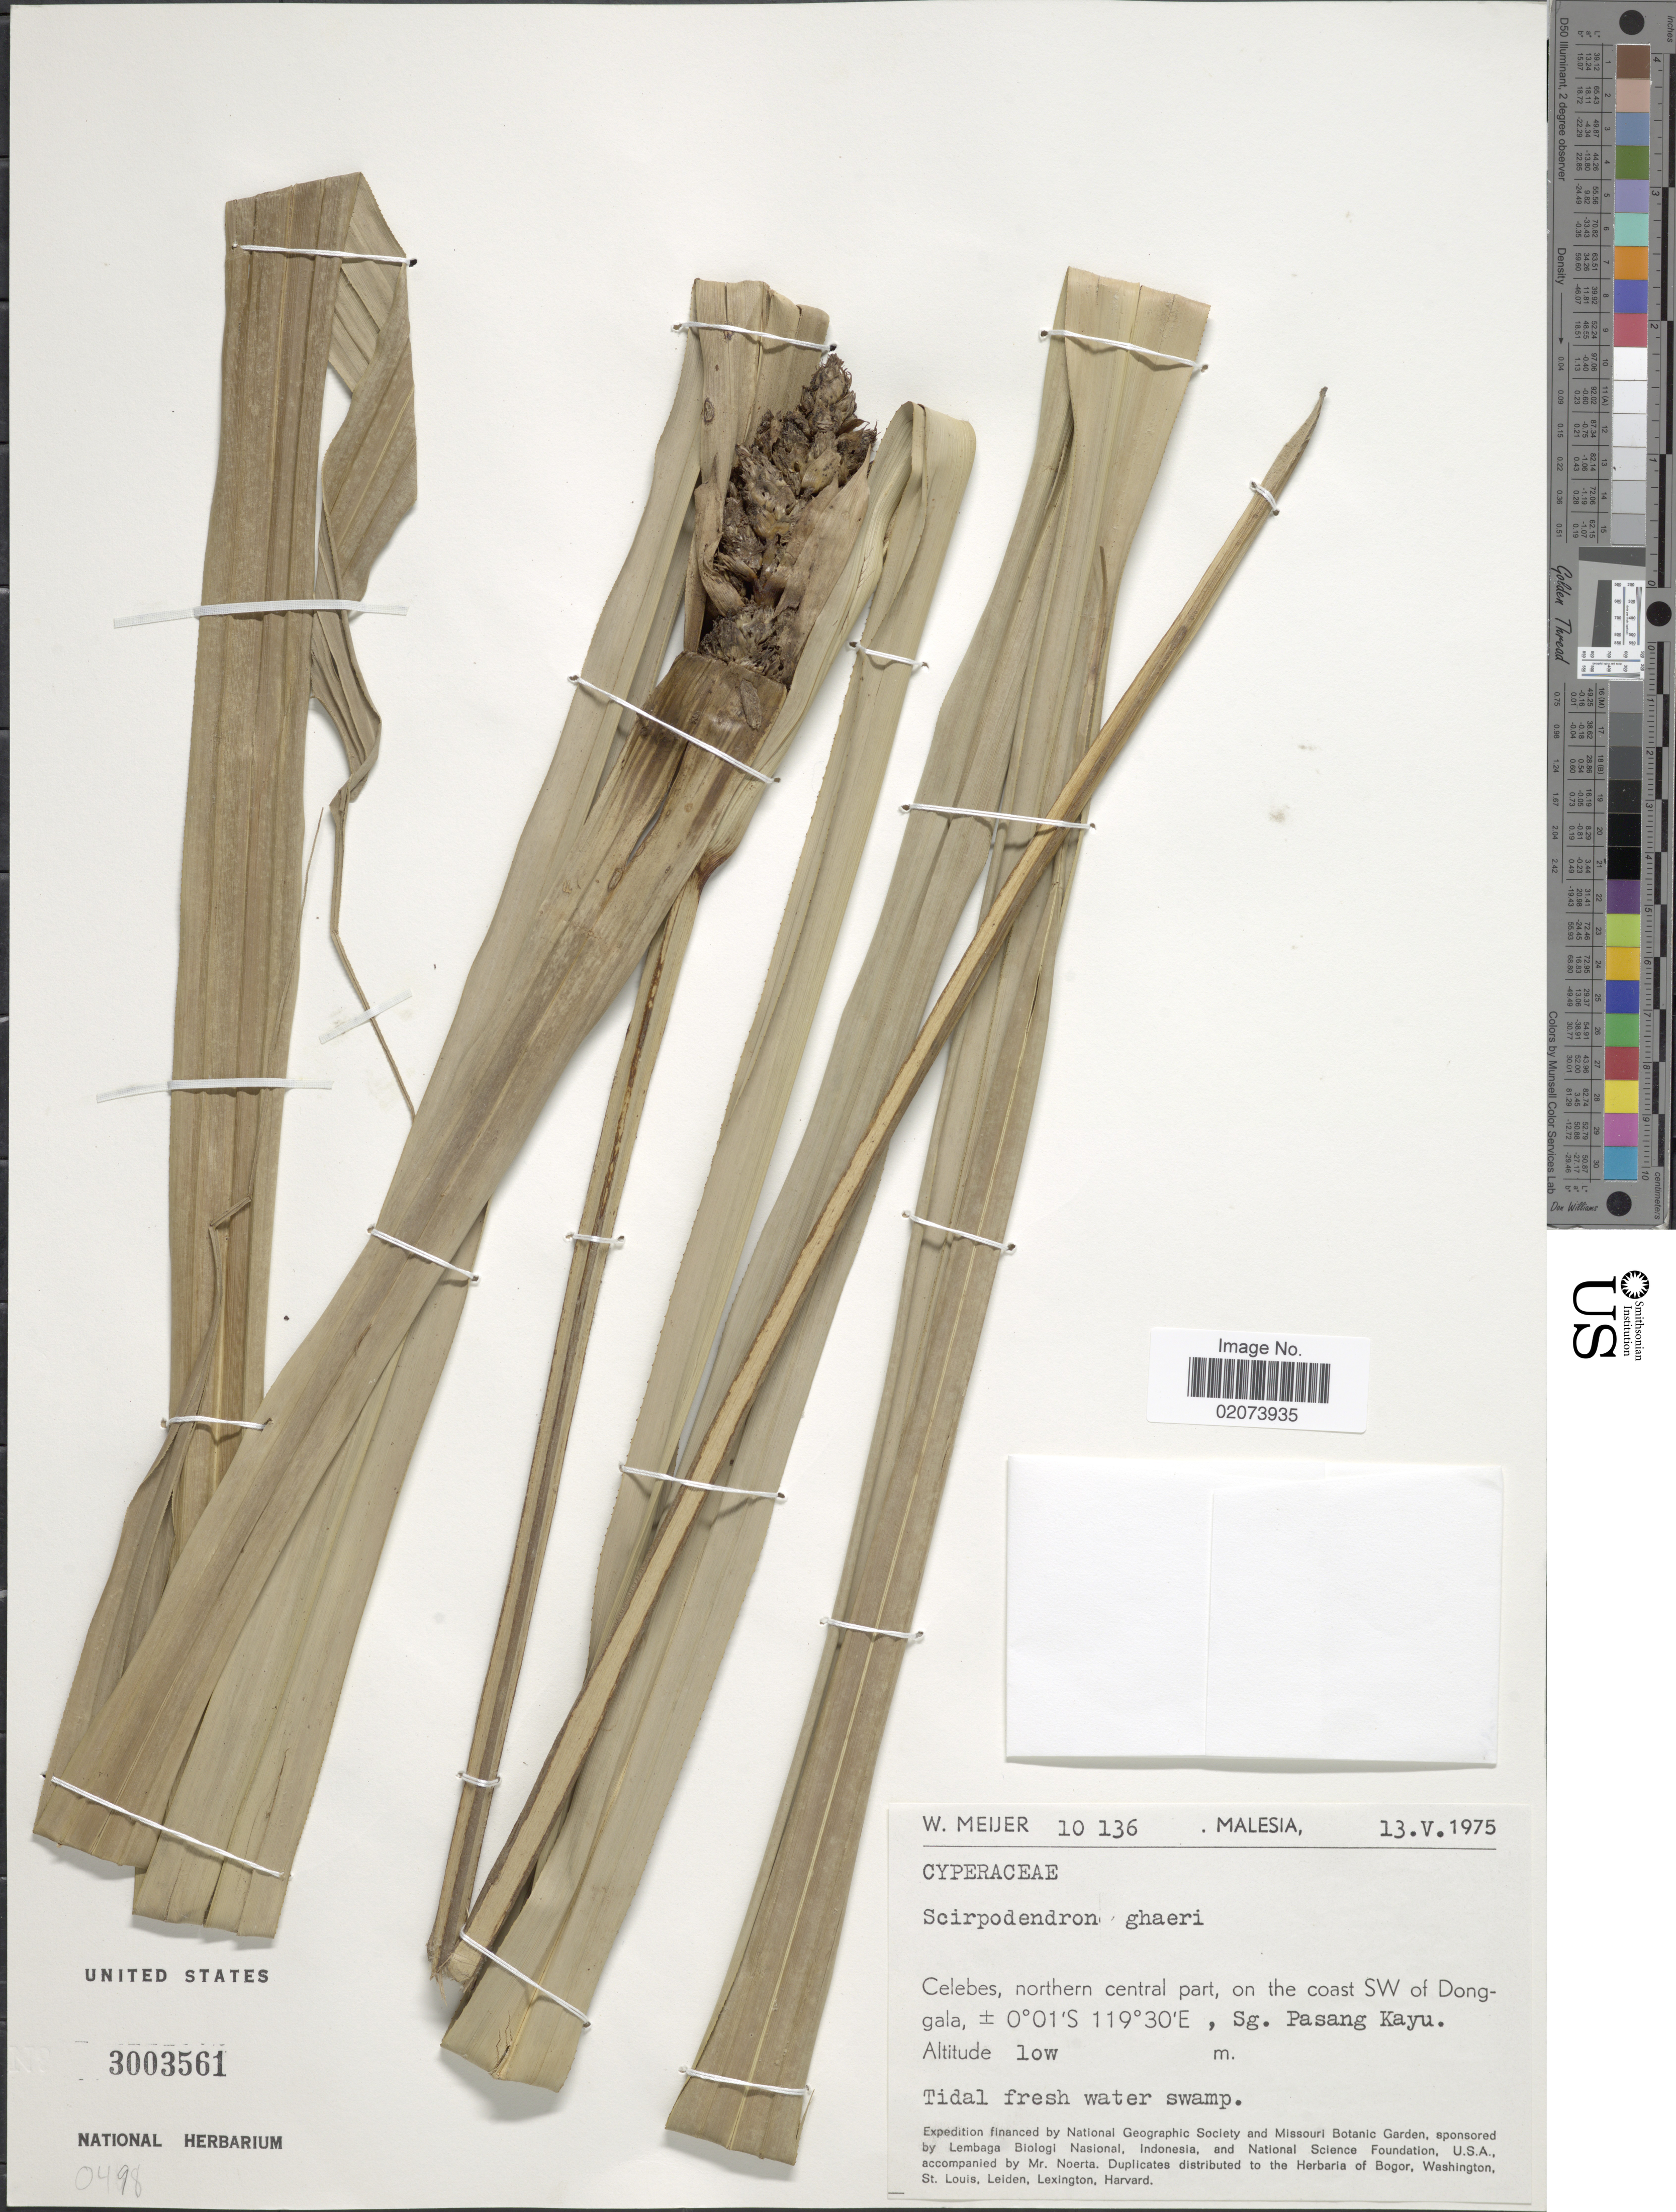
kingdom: Plantae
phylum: Tracheophyta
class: Liliopsida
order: Poales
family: Cyperaceae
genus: Scirpodendron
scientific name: Scirpodendron ghaeri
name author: (Gaertn.) Merr.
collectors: W. Meijer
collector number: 10136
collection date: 1975-05-13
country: Malaysia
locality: Celebes, northern central part, on the coast SW of Donggala, Sg. Pasang Kayu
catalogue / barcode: US 3003561